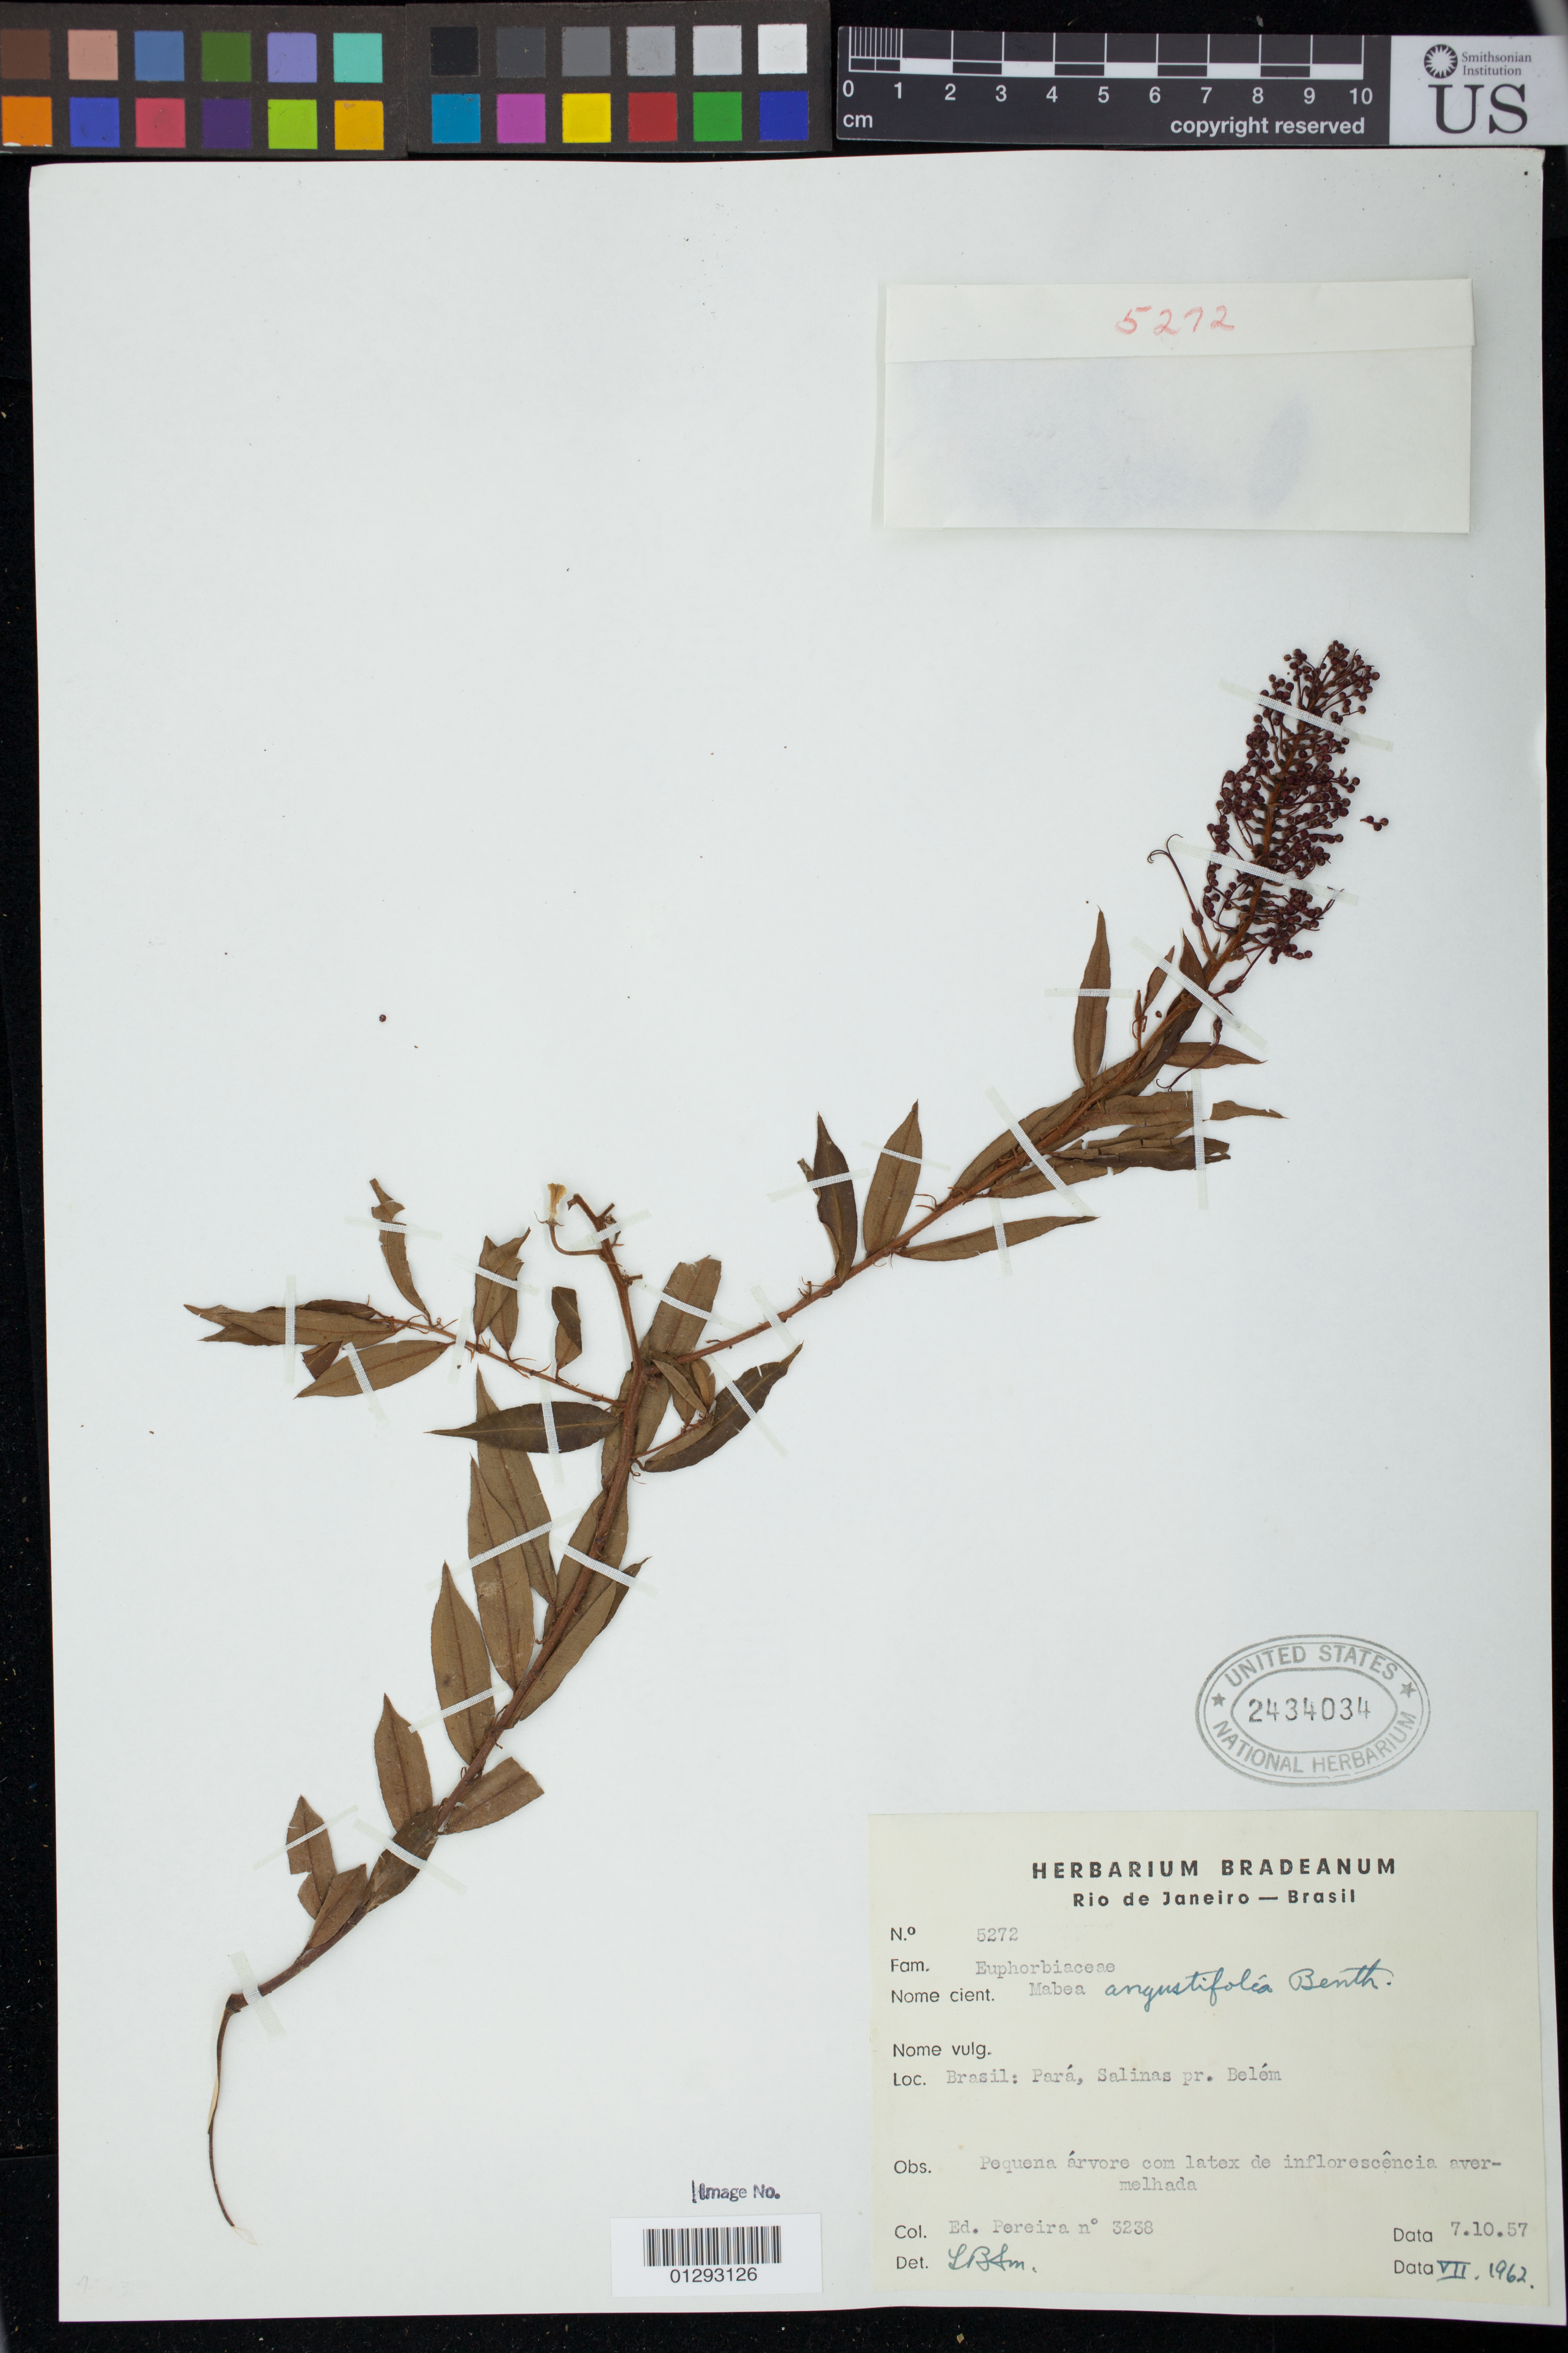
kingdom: Plantae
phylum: Tracheophyta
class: Magnoliopsida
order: Malpighiales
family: Euphorbiaceae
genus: Mabea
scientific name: Mabea angustifolia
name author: Spruce ex Benth.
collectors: E. Pereira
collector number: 3238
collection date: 1957-10-07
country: Brazil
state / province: Para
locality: Salinas pr. Belem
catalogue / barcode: US 2434034